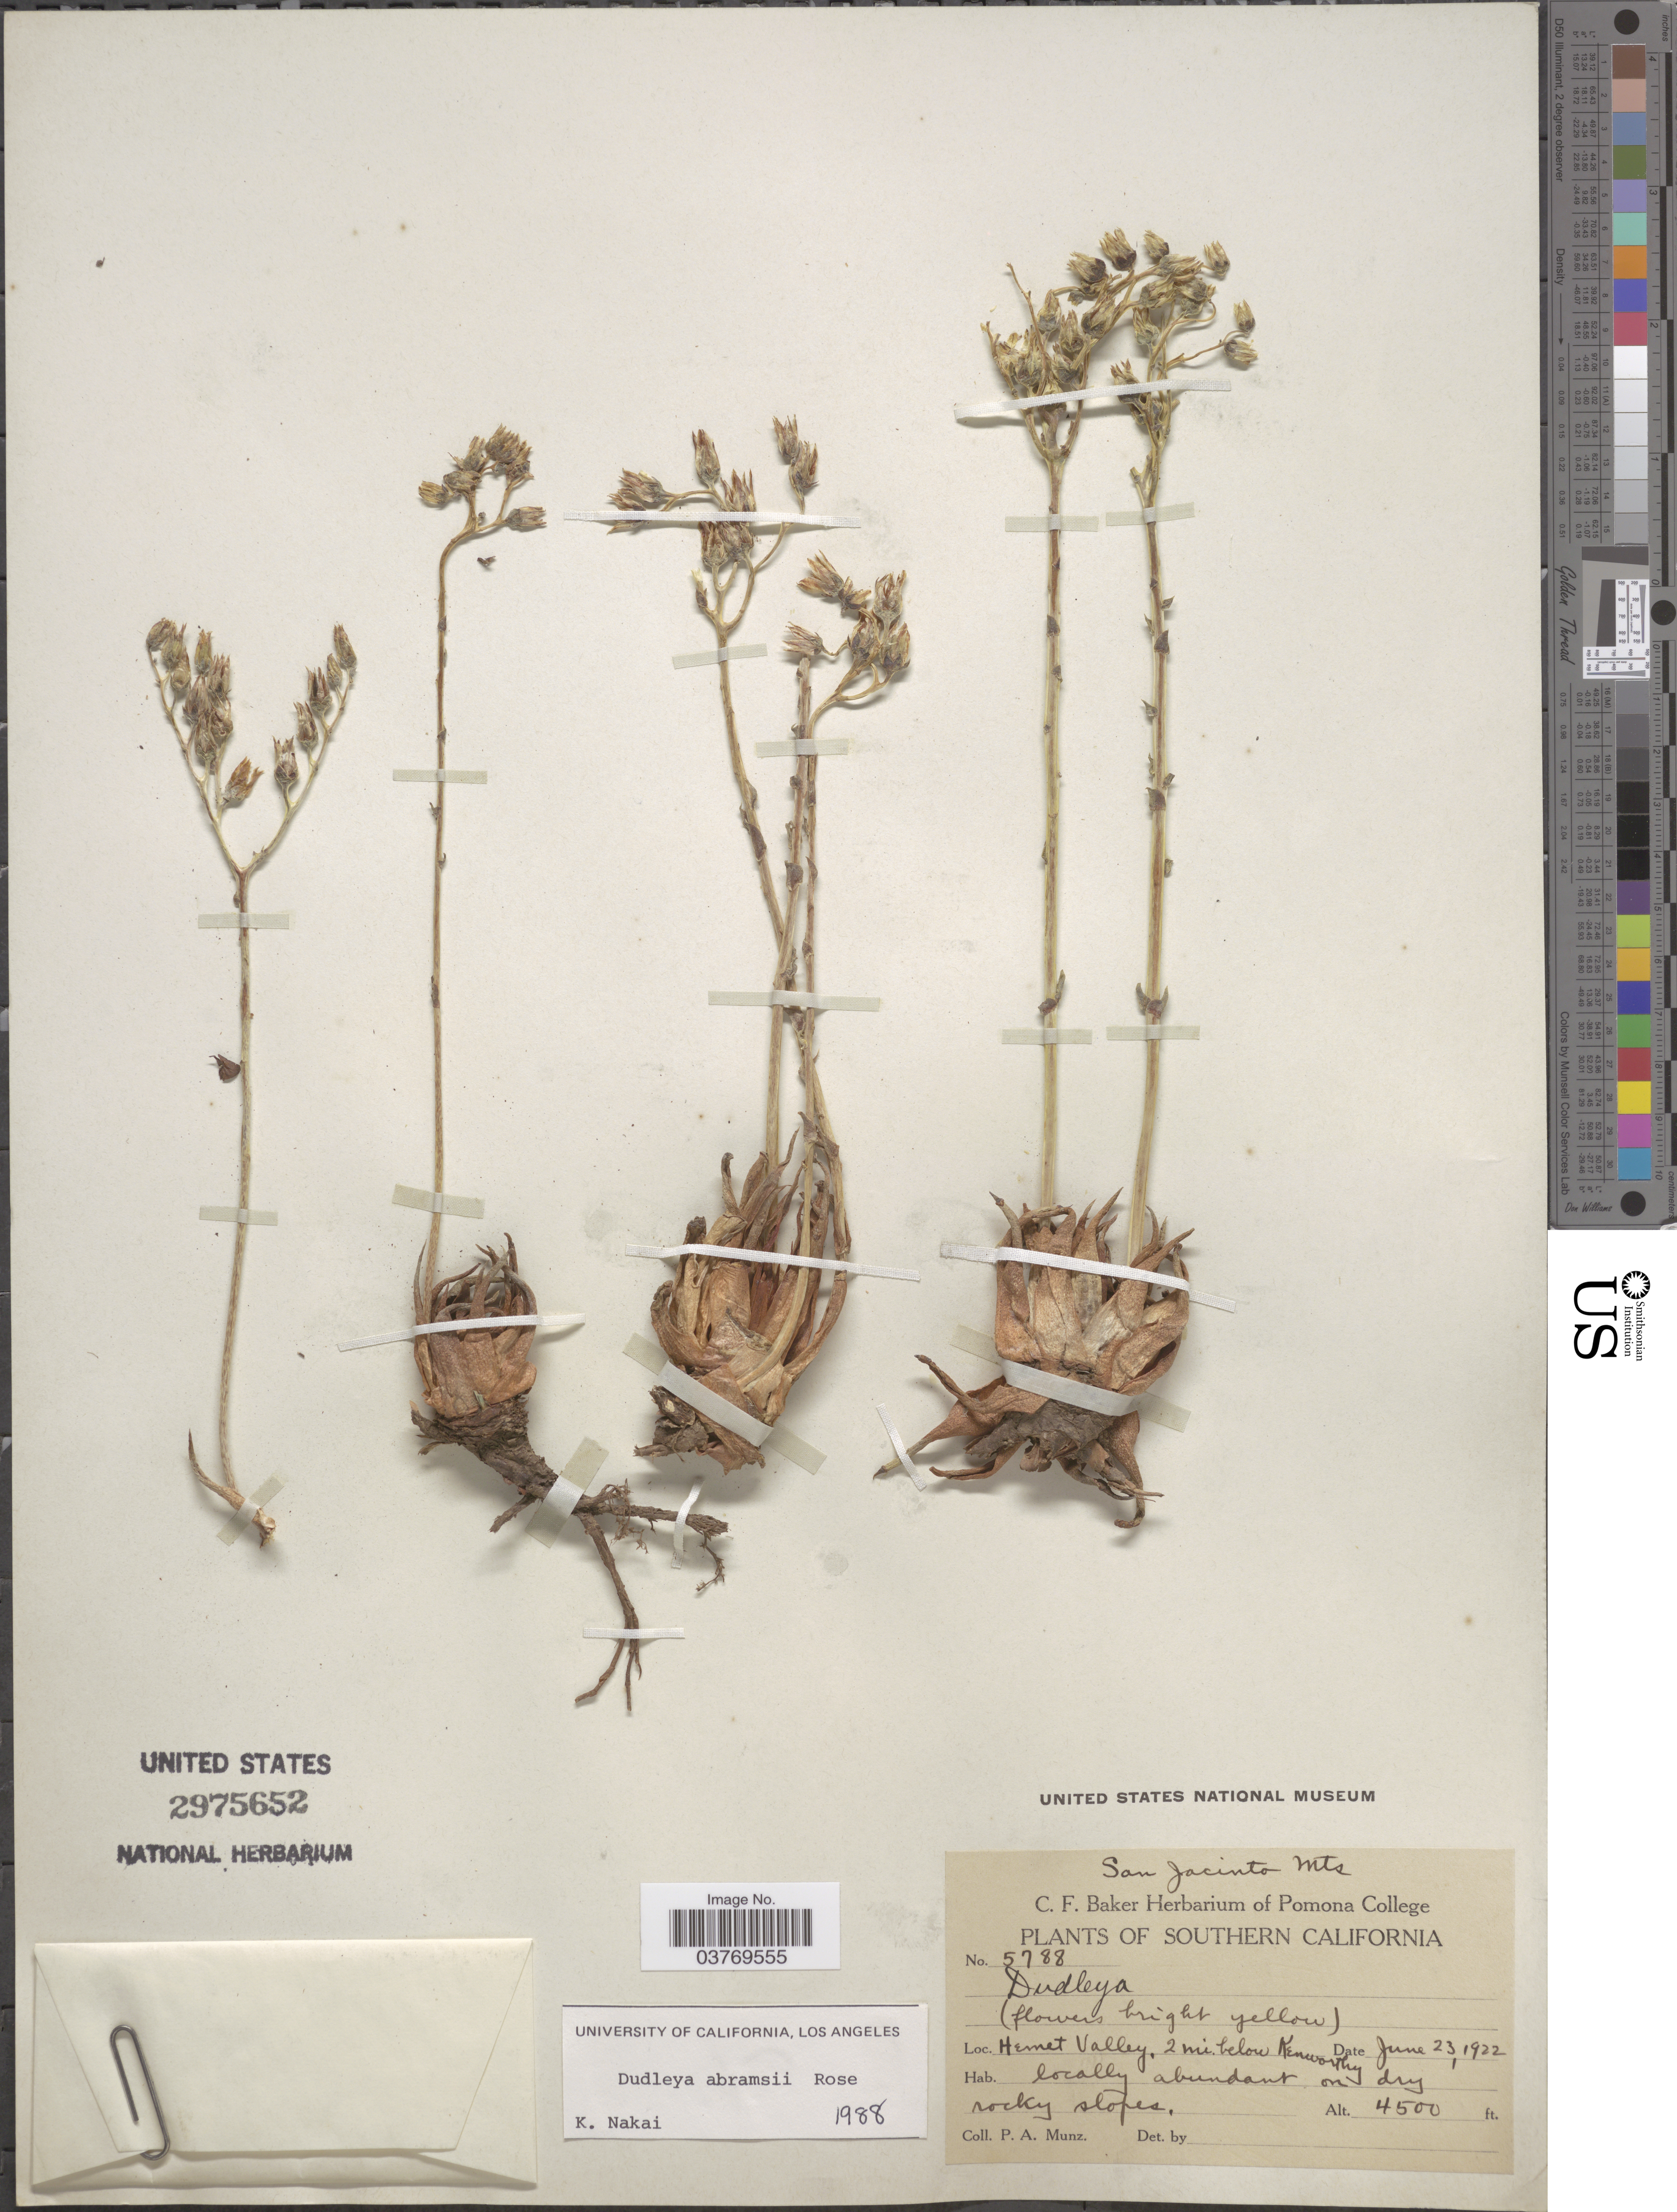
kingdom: Plantae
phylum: Tracheophyta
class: Magnoliopsida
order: Saxifragales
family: Crassulaceae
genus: Dudleya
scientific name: Dudleya abramsii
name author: Rose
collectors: P. A. Munz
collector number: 5788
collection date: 1922-06-23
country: United States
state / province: California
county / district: Riverside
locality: San Jacinto Mts. Southern California. Hemet Valley, 2 mi. below Kenworthy.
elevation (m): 1372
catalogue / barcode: US 2975652